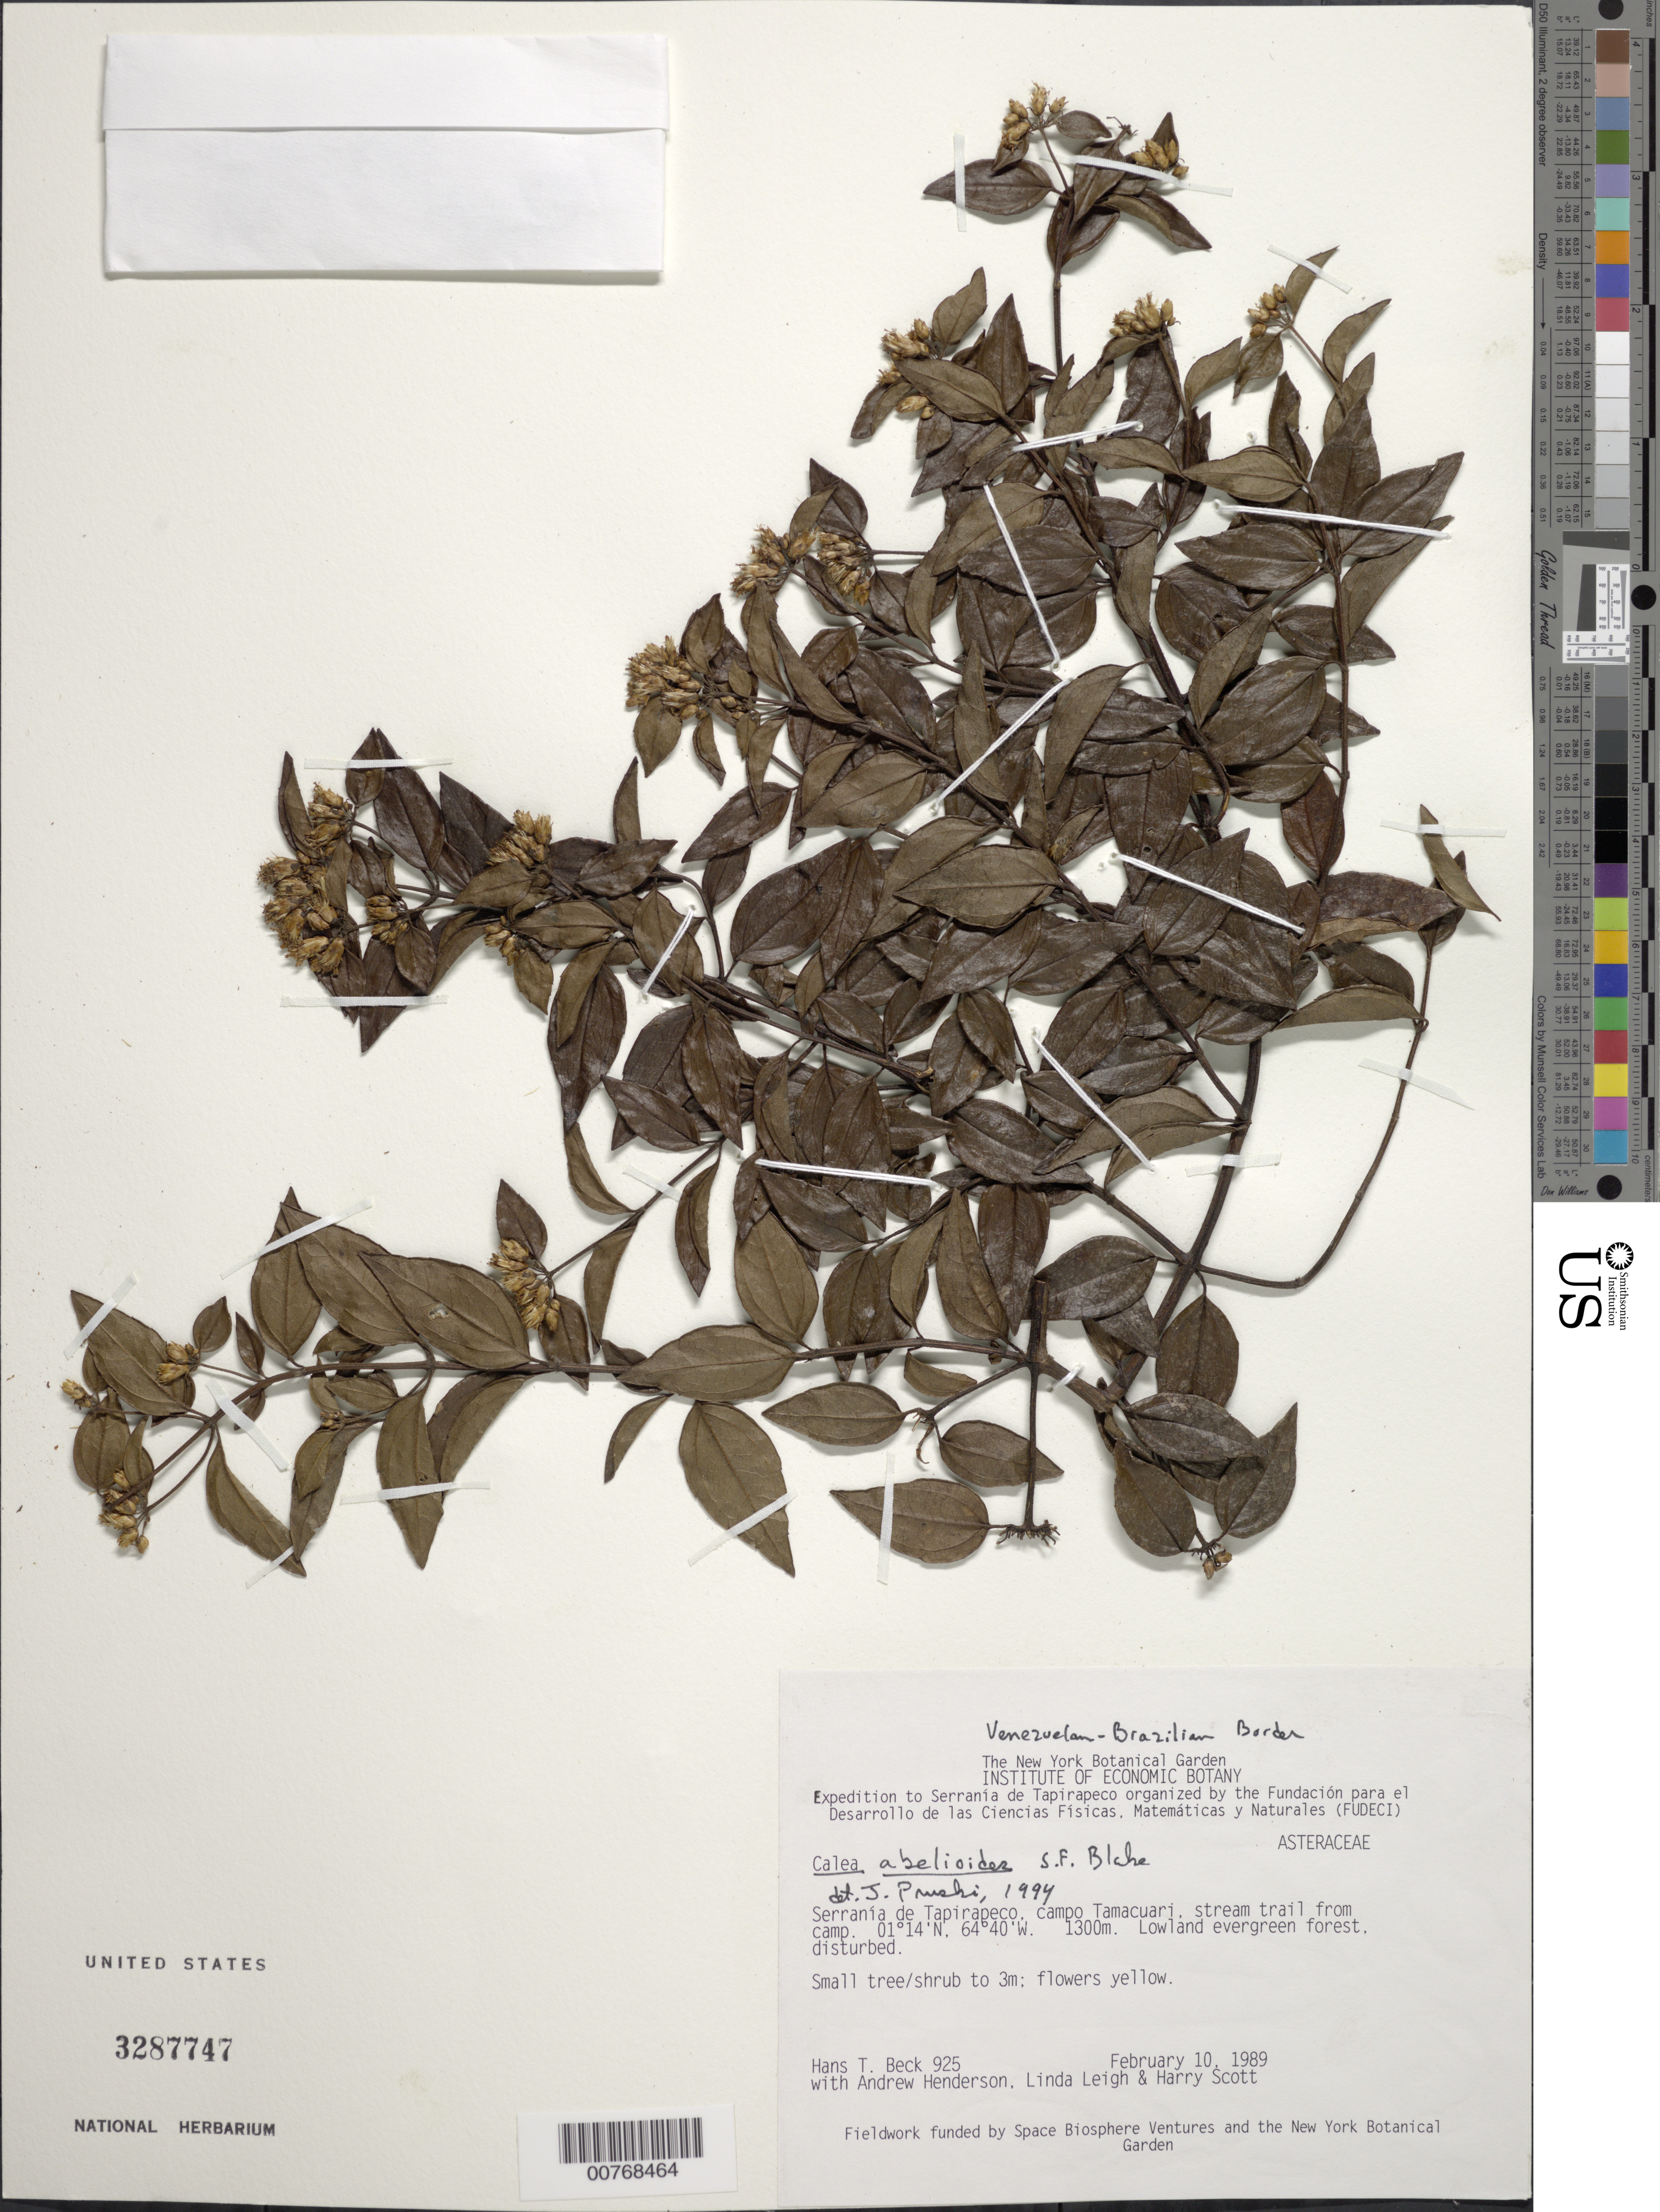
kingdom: Plantae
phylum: Tracheophyta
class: Magnoliopsida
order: Asterales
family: Asteraceae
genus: Calea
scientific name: Calea abelioides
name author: S.F. Blake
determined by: Pruski, J. F.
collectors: H. T. Beck, A. Henderson, L. Leigh & H. Scott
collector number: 925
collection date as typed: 10-Feb-89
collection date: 1989-02-10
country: Venezuela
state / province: Amazonas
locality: Serrania de Tapirapeco, campo Tamacuari. (Venezuelan-Brazilian border)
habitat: Stream trail from camp in lowland evergreen forest, disturbed.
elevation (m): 1300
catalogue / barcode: US 3287747